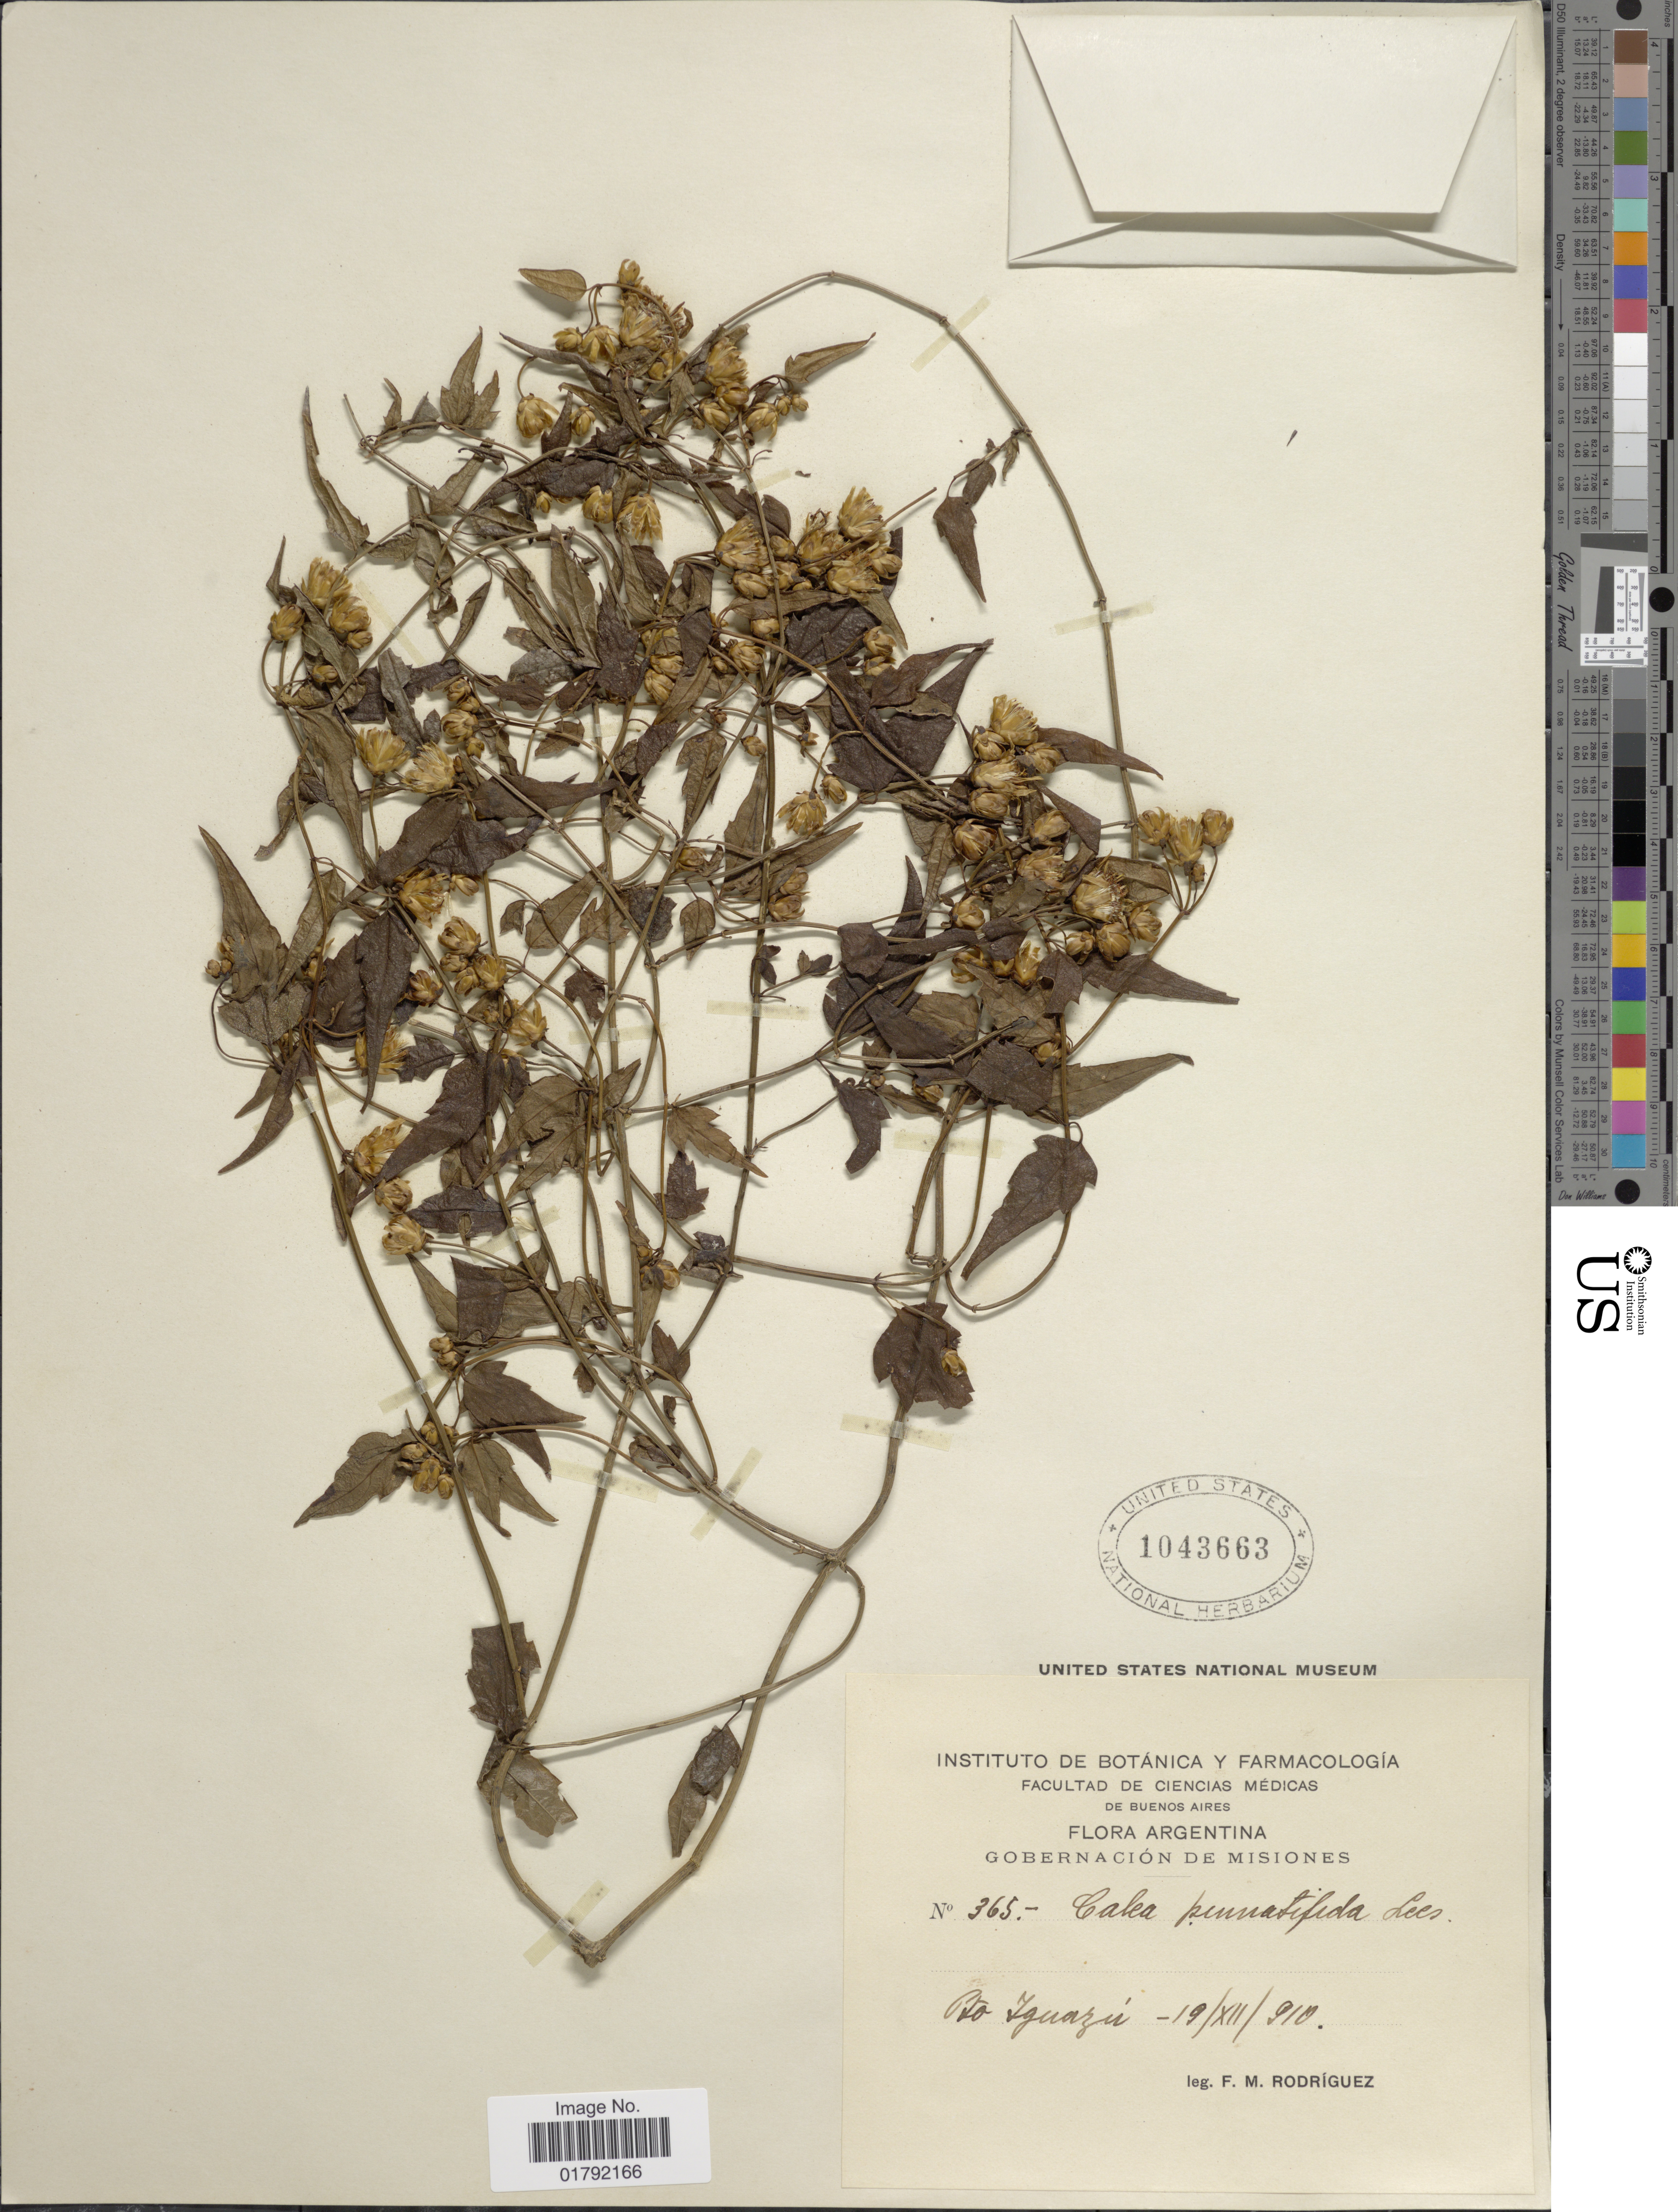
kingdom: Plantae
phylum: Tracheophyta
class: Magnoliopsida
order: Asterales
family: Asteraceae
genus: Calea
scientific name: Calea pinnatifida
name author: Banks ex Steud.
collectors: F. M. Rodriguez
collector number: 365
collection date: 1910-12-19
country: Argentina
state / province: Misiones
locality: Gobernacion de Misiones, Rio Iguazu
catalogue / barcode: US 1043663